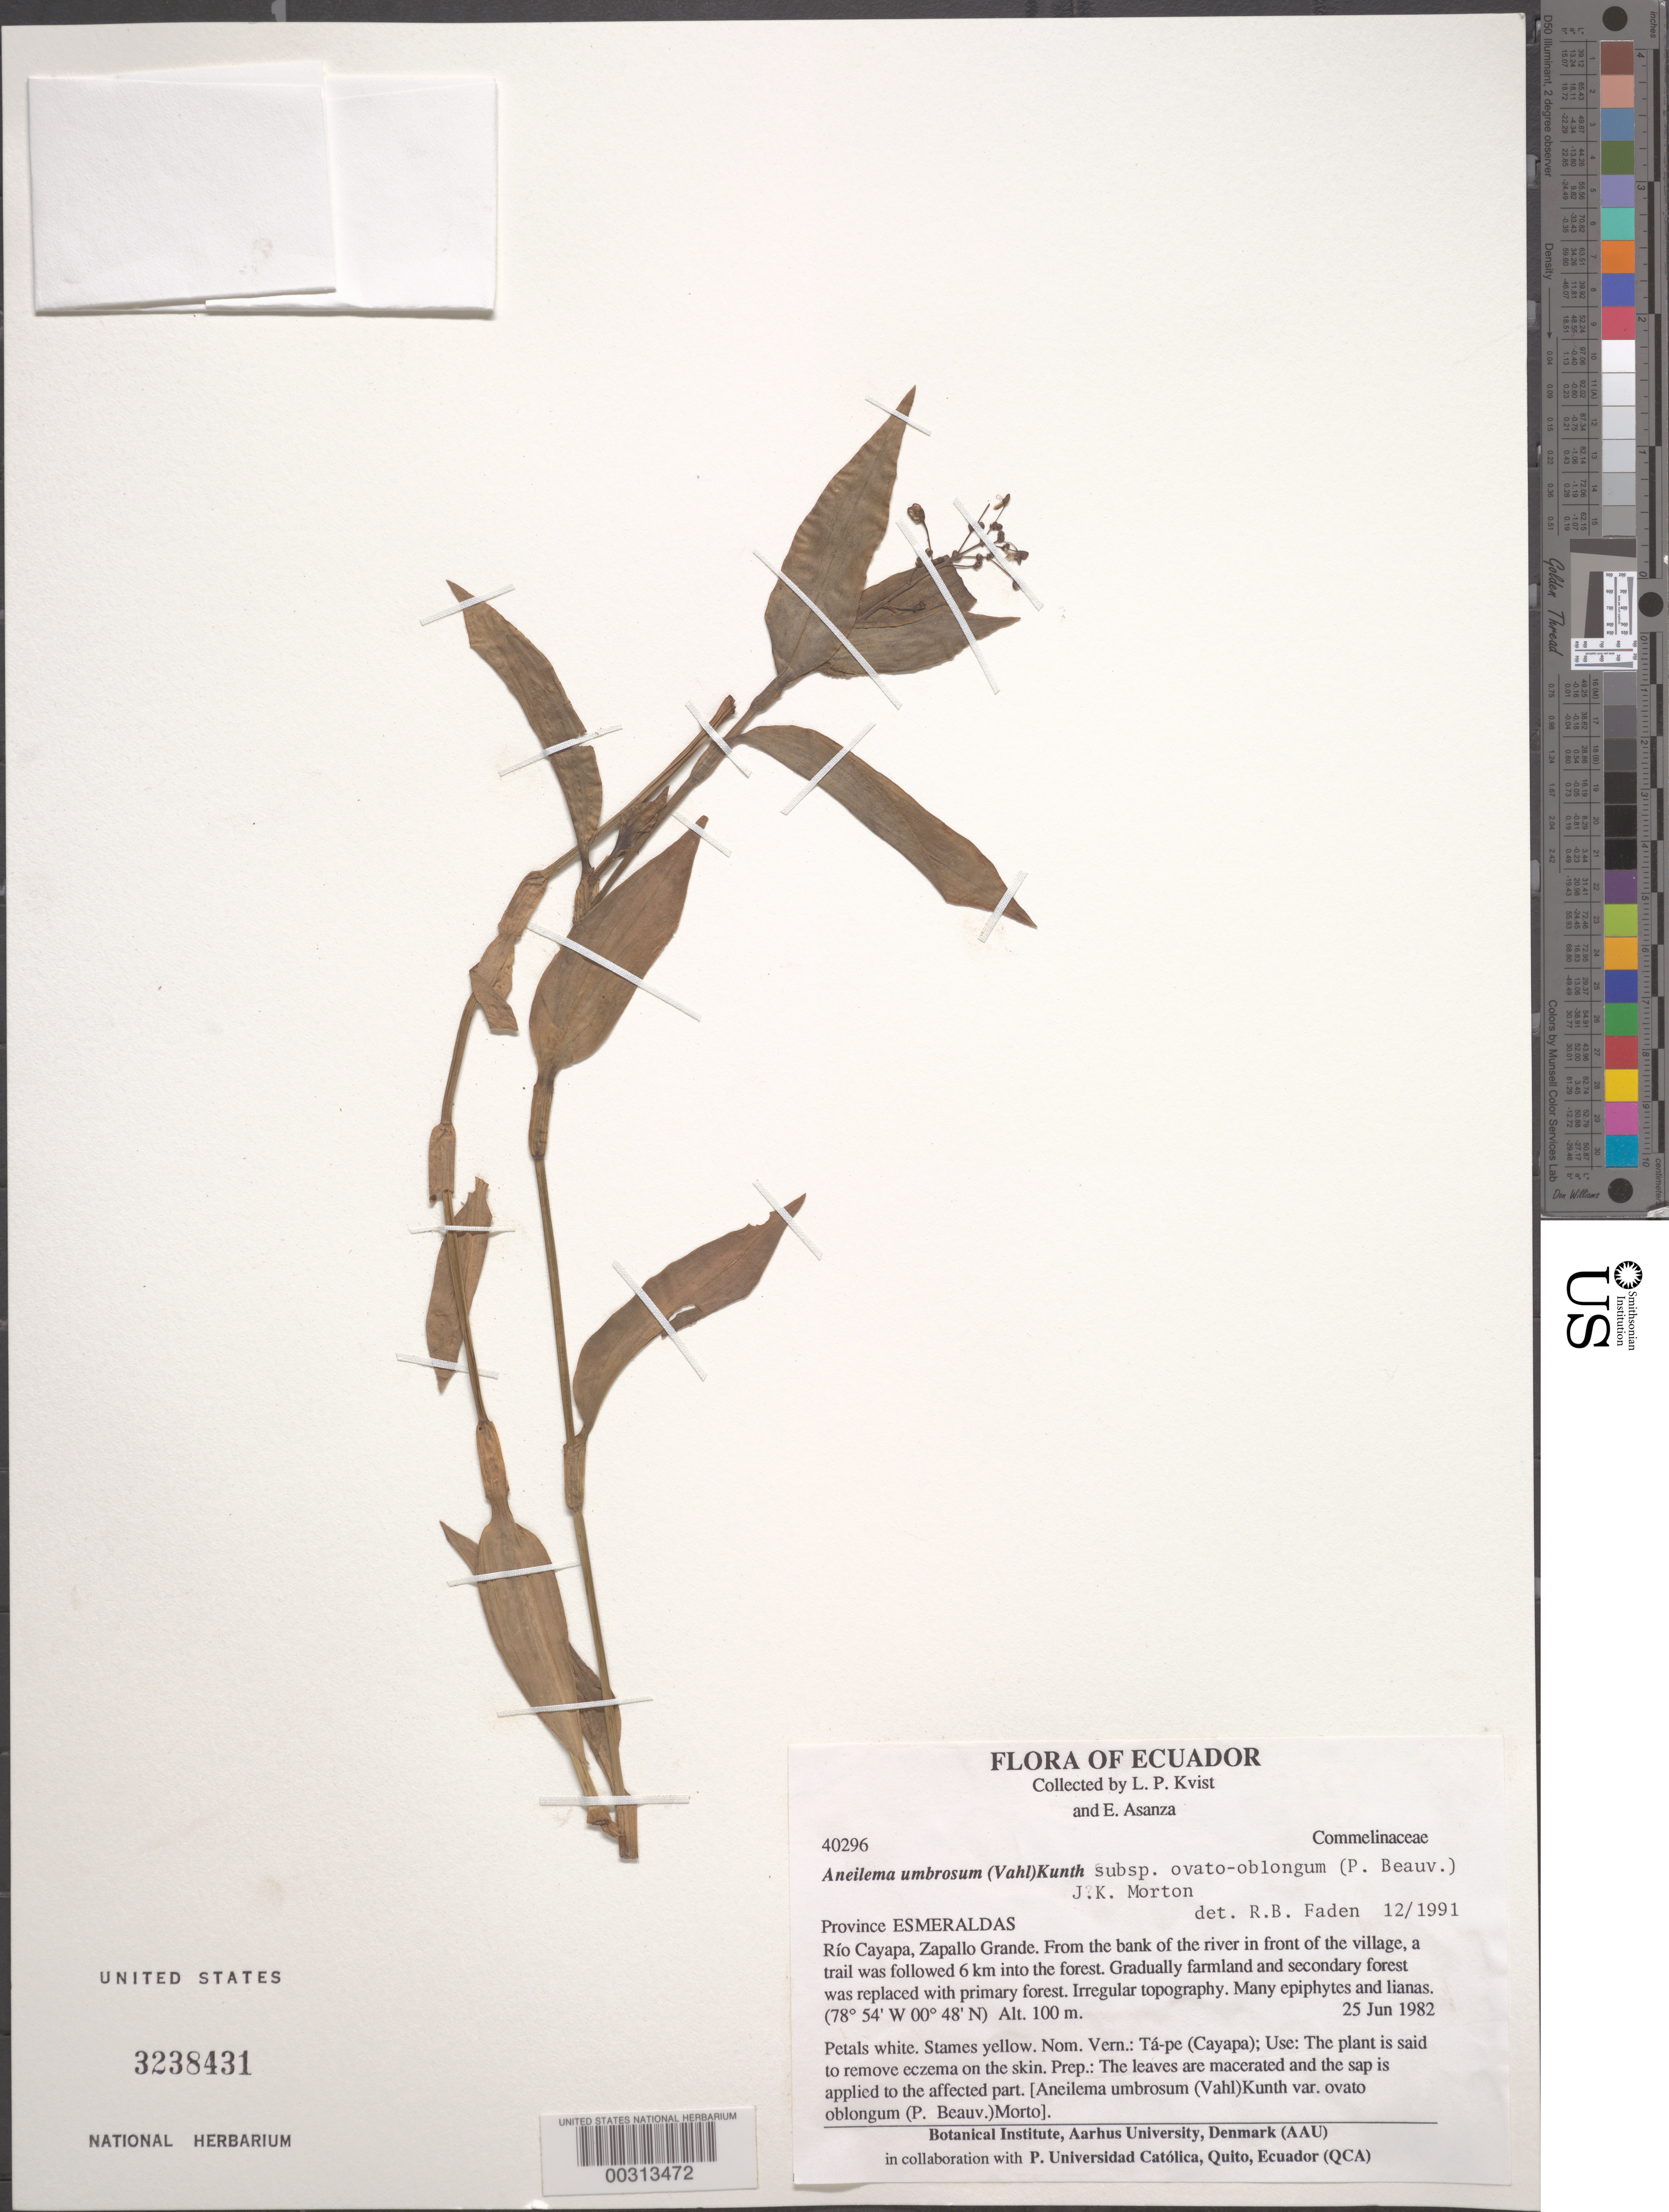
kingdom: Plantae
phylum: Tracheophyta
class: Liliopsida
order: Commelinales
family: Commelinaceae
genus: Aneilema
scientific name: Aneilema umbrosum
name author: (Vahl) Kunth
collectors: L. P. Kvist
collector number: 40296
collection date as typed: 25 Jun 1982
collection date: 1982-06-25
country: Ecuador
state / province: Esmeraldas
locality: Rio Cayapa, Zapallo Grande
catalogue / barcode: US 3238431